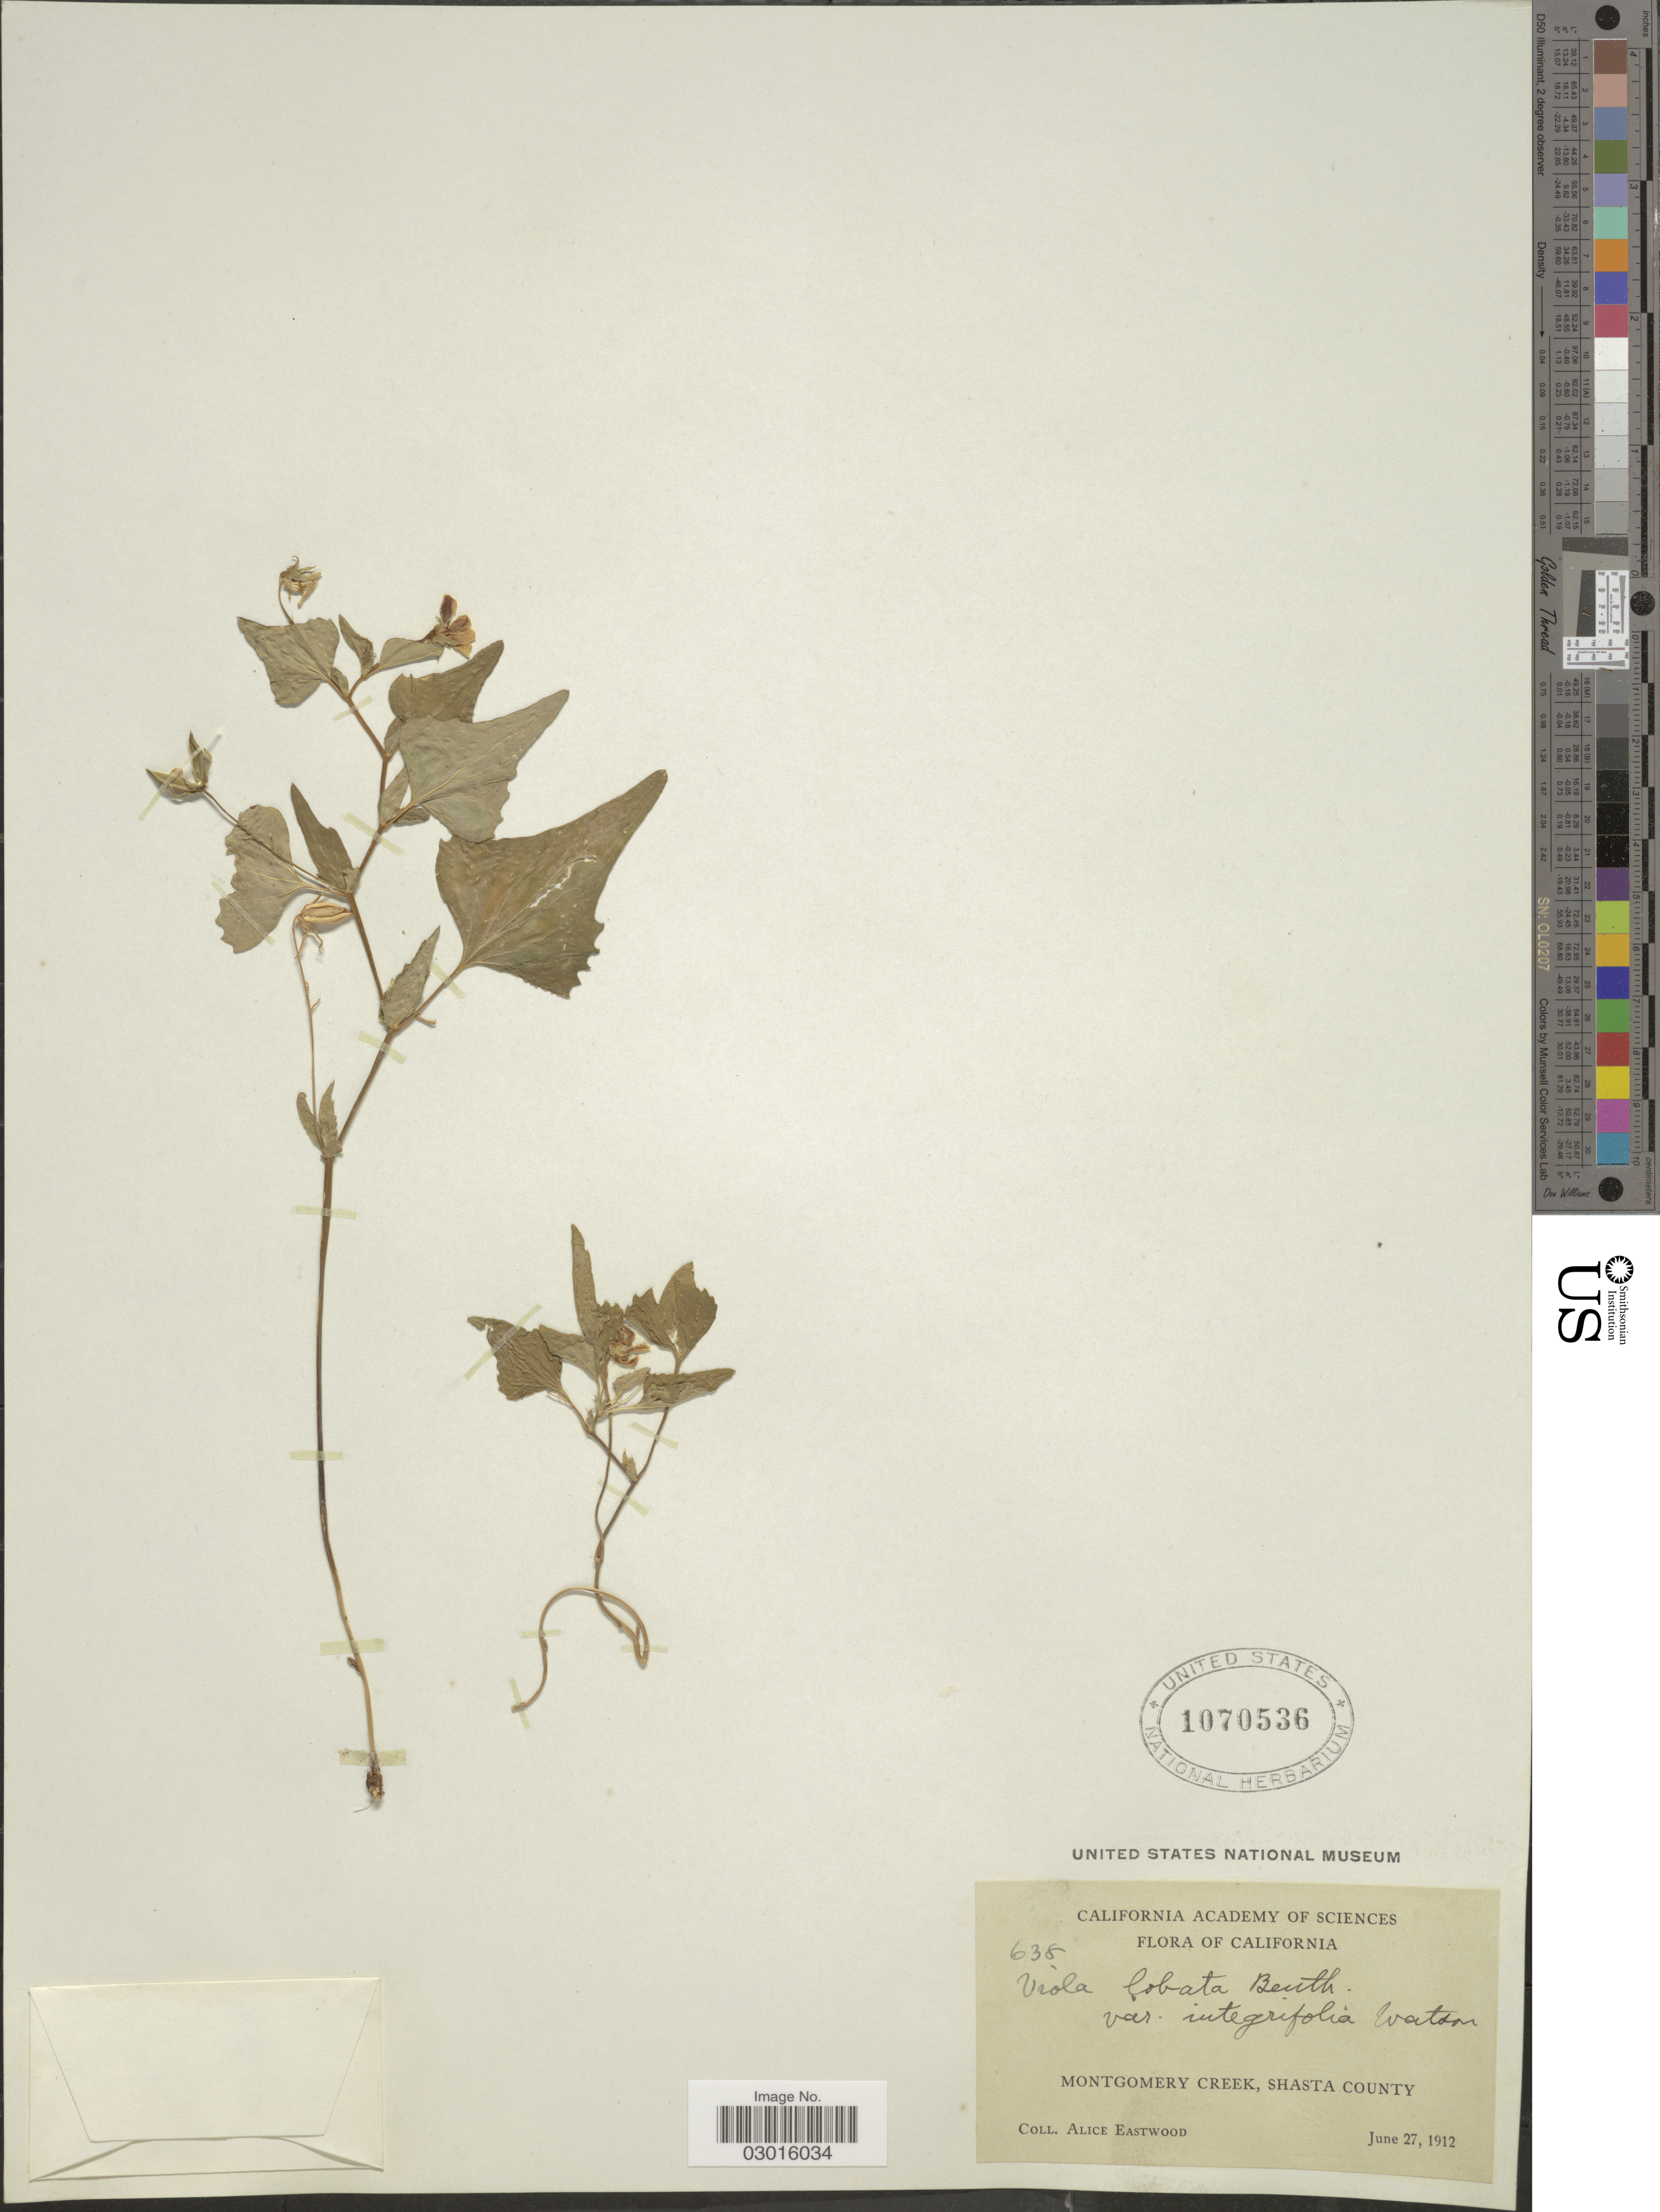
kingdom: Plantae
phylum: Tracheophyta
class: Magnoliopsida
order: Malpighiales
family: Violaceae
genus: Viola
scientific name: Viola lobata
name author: Benth.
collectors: A. Eastwood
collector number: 638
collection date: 1912-06-27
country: United States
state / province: California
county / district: Shasta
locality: Montgomery Creek, Shasta County.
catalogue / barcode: US 1070536